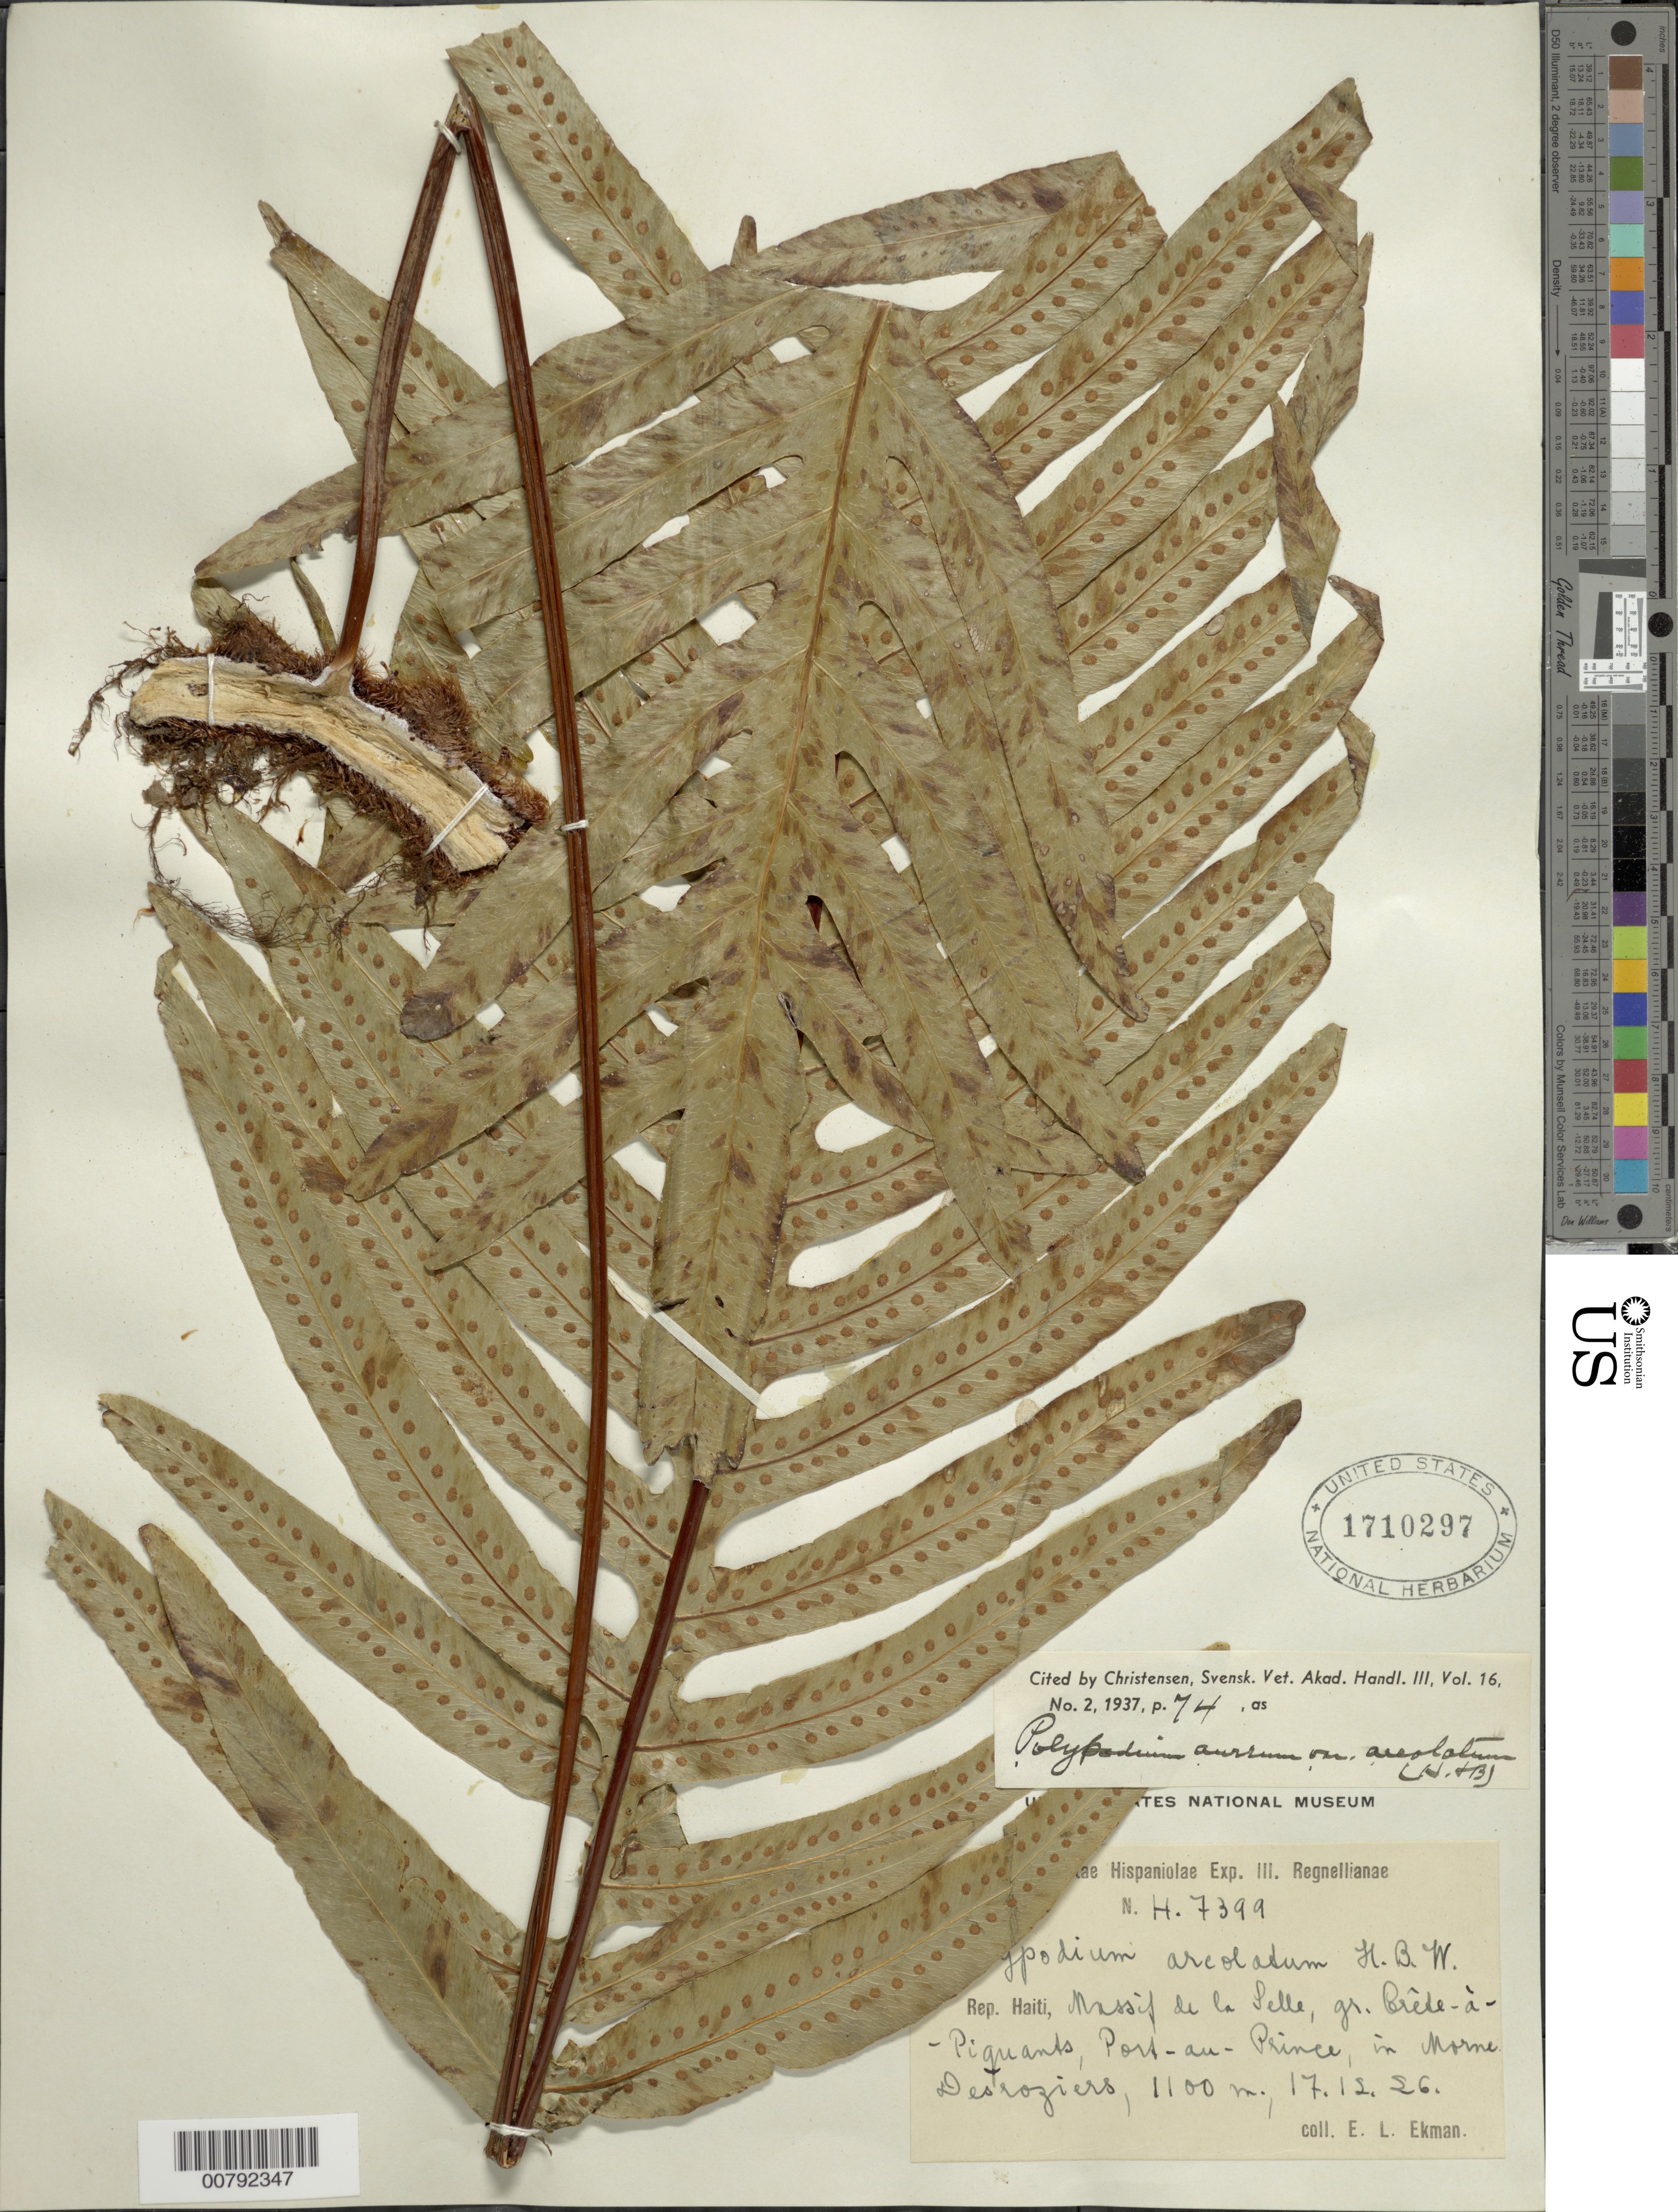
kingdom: Plantae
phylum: Tracheophyta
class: Polypodiopsida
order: Polypodiales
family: Polypodiaceae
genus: Phlebodium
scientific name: Phlebodium pseudoaureum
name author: (Cav.) Lellinger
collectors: E. L. Ekman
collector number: H 7399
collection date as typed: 17 Dec 1926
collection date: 1926-12-17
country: Haiti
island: Hispaniola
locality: Massif de la Selle, Gr. Crête-à-Piquants, Port-Au-Prince, Morne Desroziers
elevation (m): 1100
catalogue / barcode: US 1710297